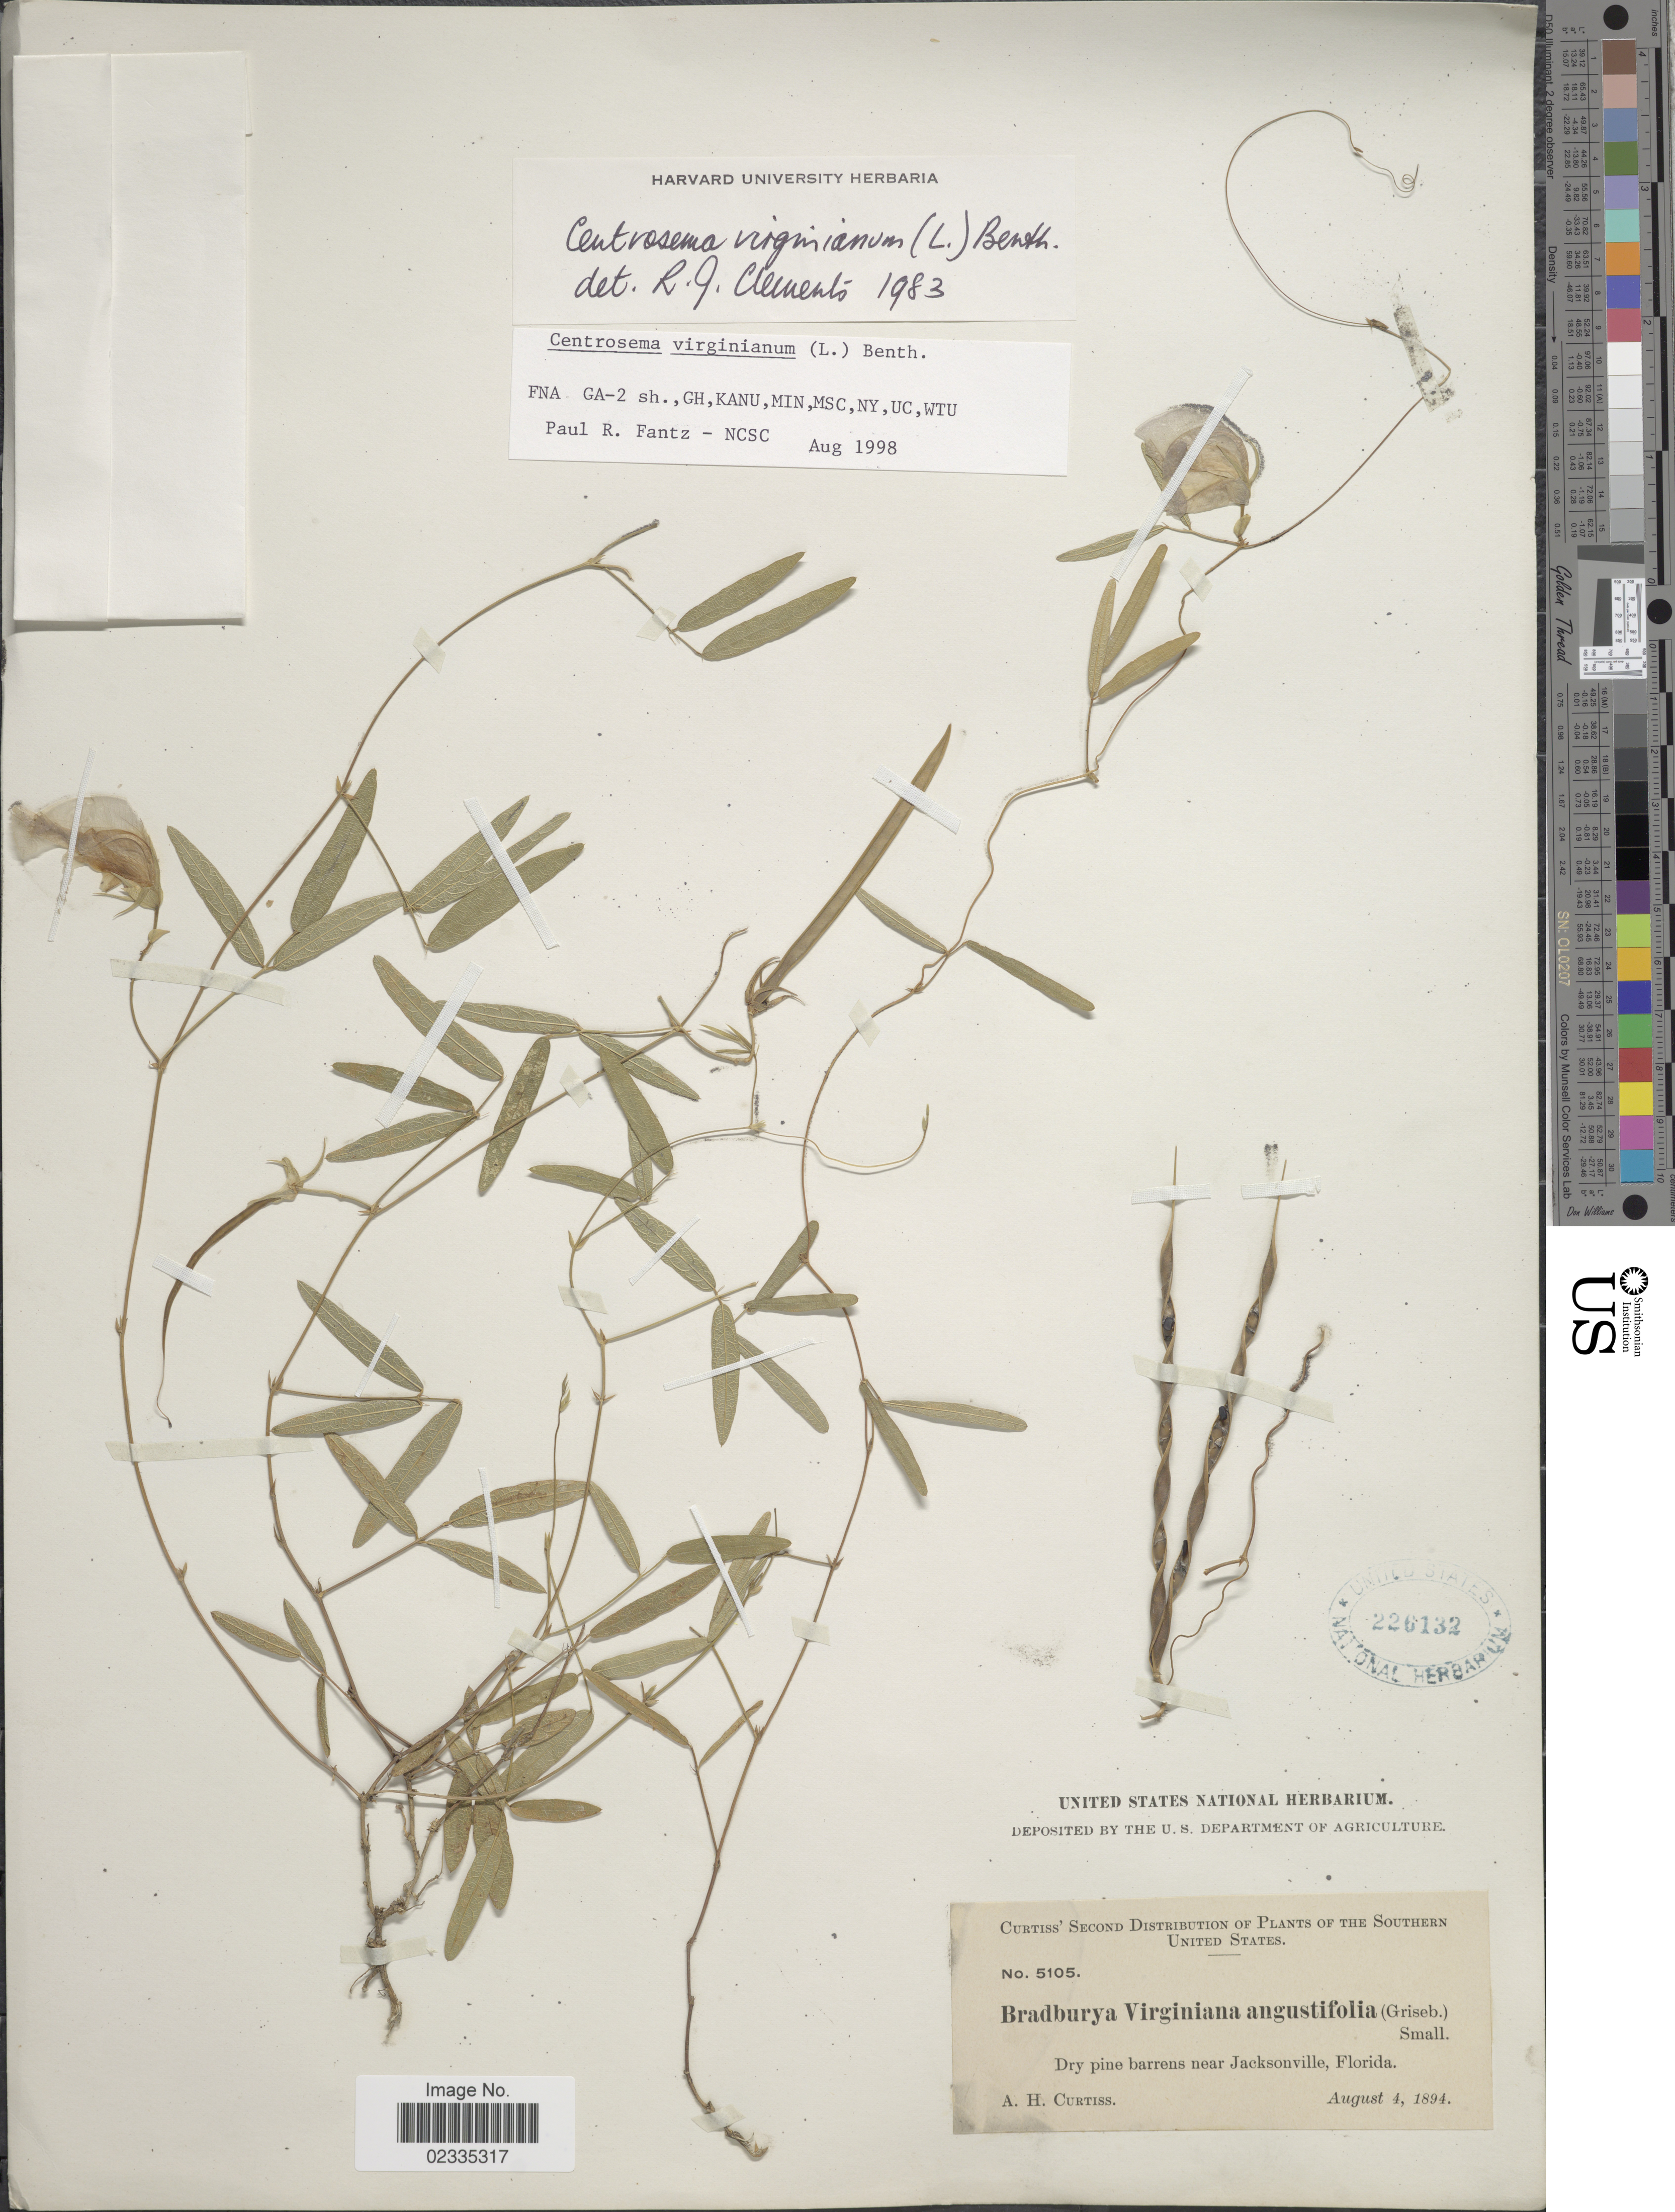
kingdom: Plantae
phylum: Tracheophyta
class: Magnoliopsida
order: Fabales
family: Fabaceae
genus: Centrosema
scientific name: Centrosema virginianum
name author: (L.) Benth.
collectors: A. H. Curtiss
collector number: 5105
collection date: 1894-08-04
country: United States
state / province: Florida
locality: Southern United States. Dry pine barrens near Jacksonville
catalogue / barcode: US 226132